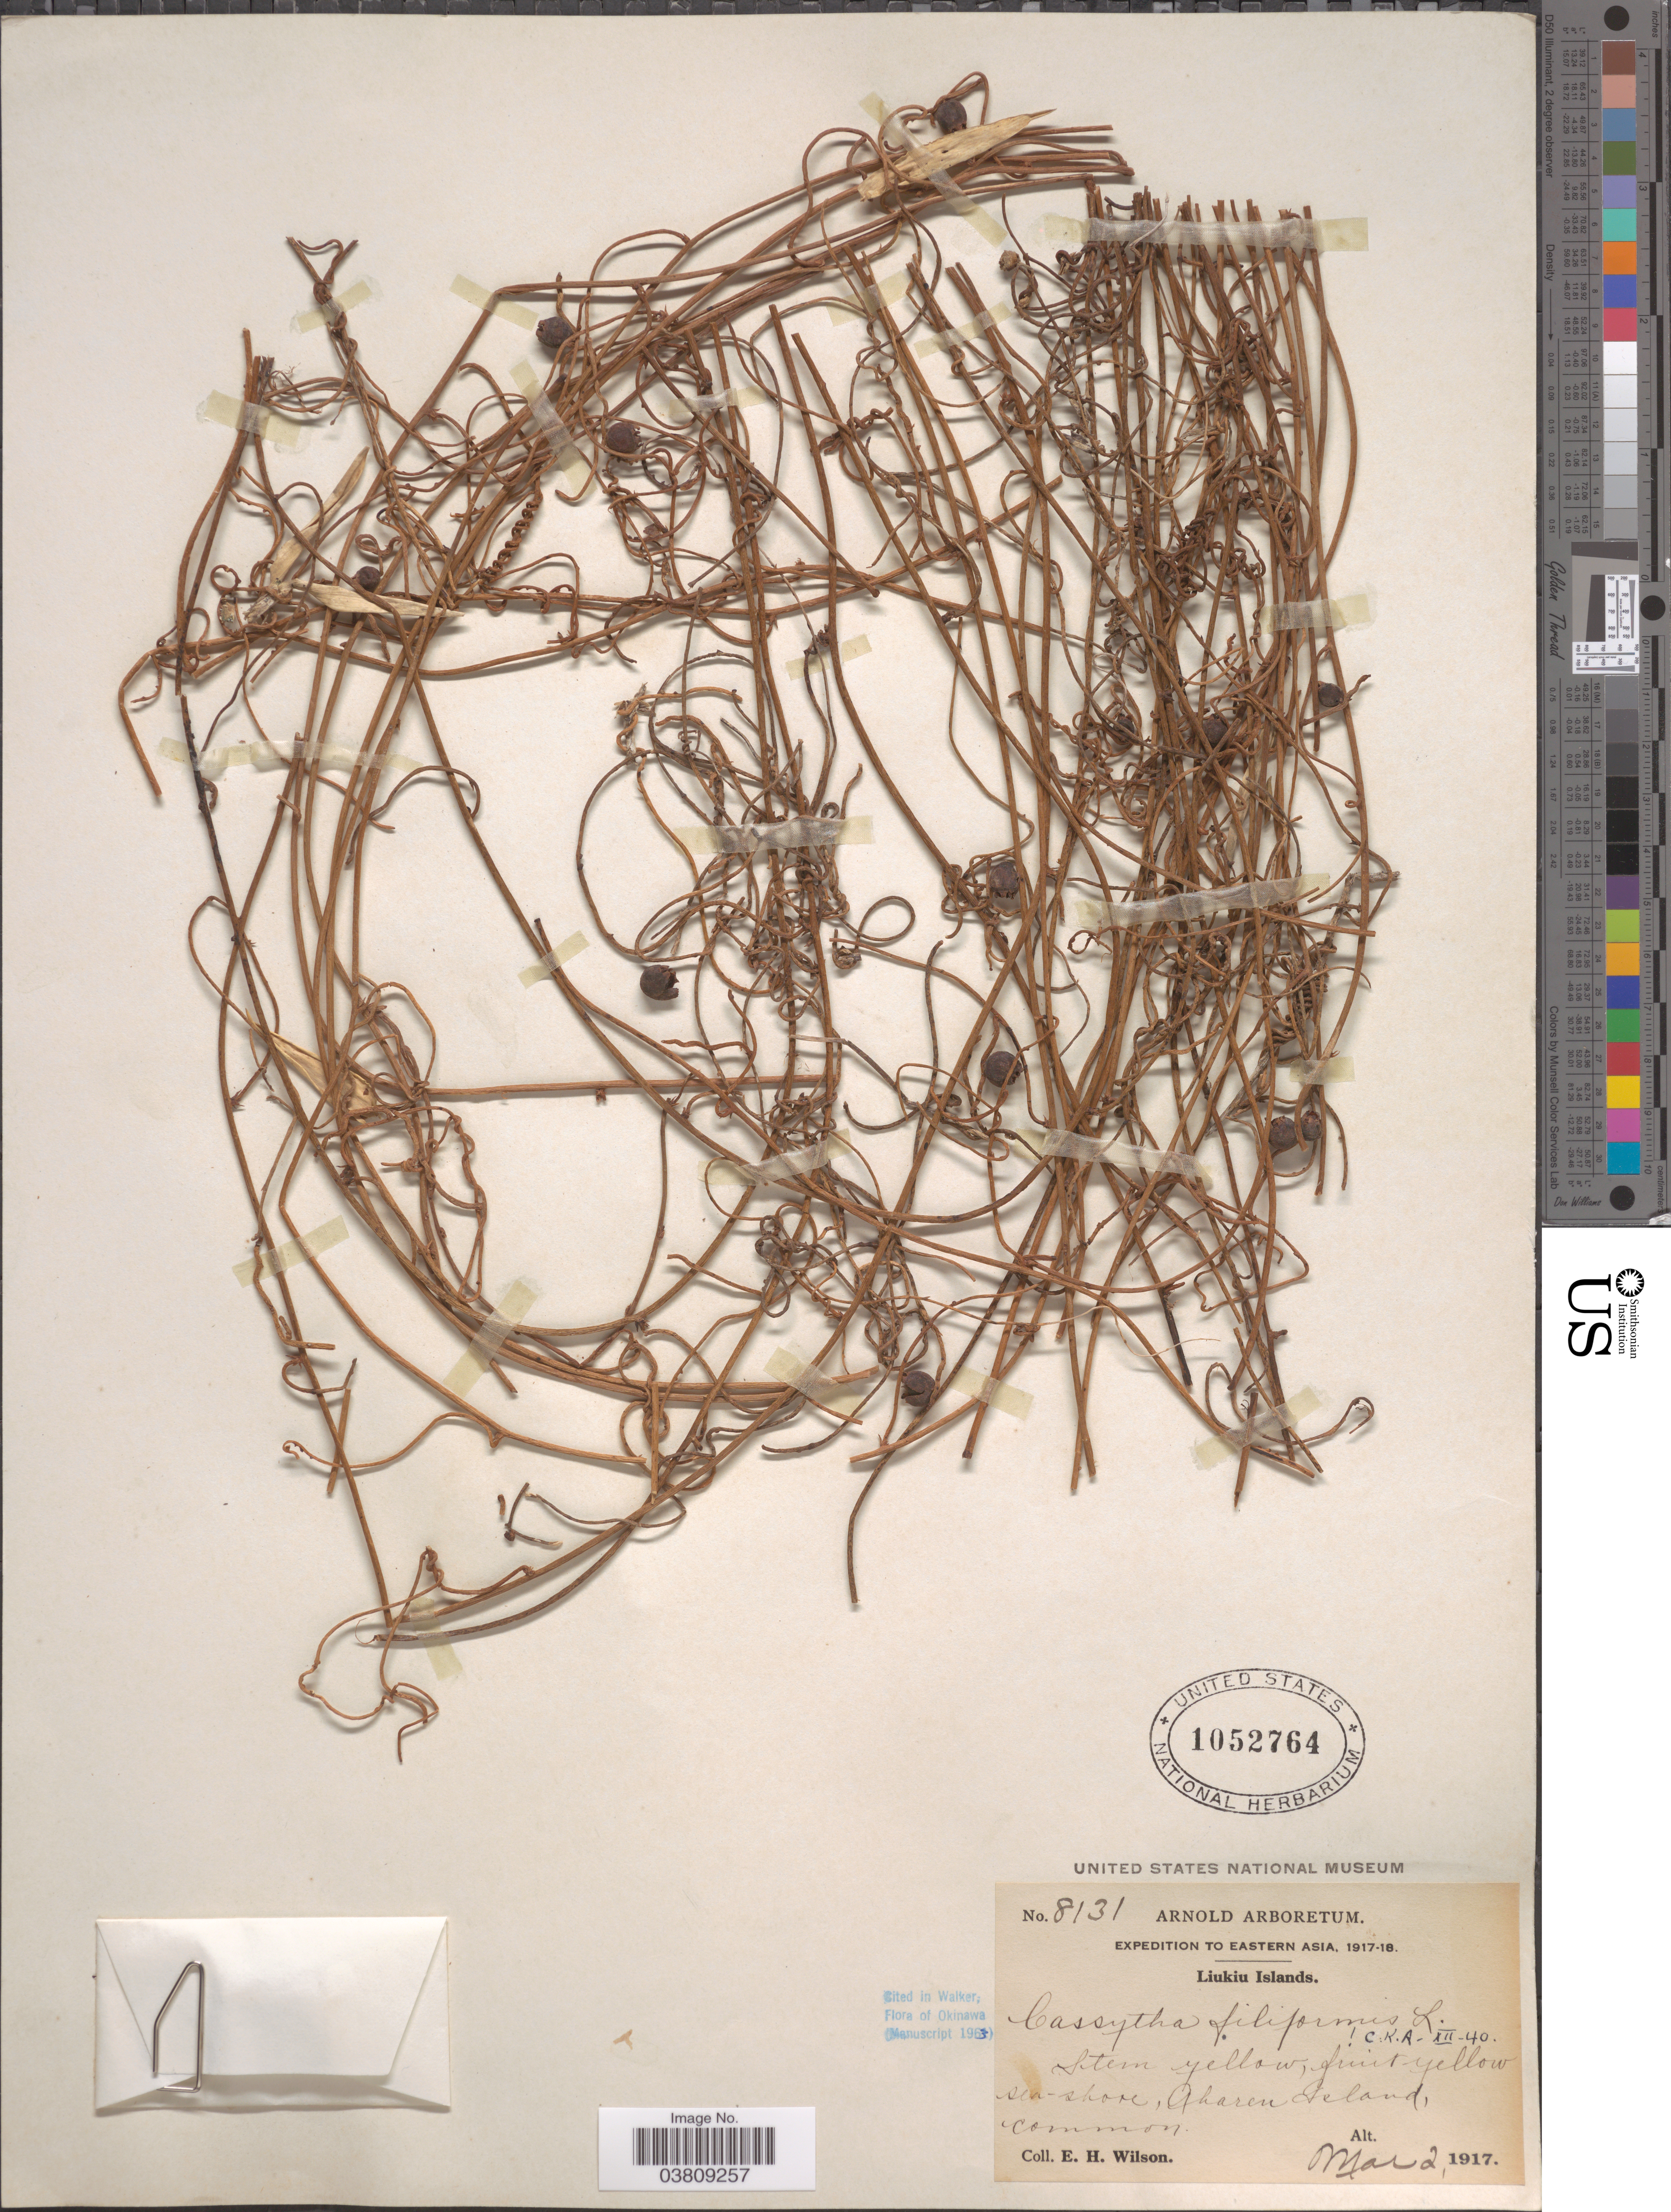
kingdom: Plantae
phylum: Tracheophyta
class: Magnoliopsida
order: Laurales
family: Lauraceae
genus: Cassytha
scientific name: Cassytha filiformis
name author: L.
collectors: E. Wilson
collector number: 8131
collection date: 1917-03-02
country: Japan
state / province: Okinawa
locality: Eastern Asia. Liukiu Islands. Aharen Island, common.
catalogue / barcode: US 1052764